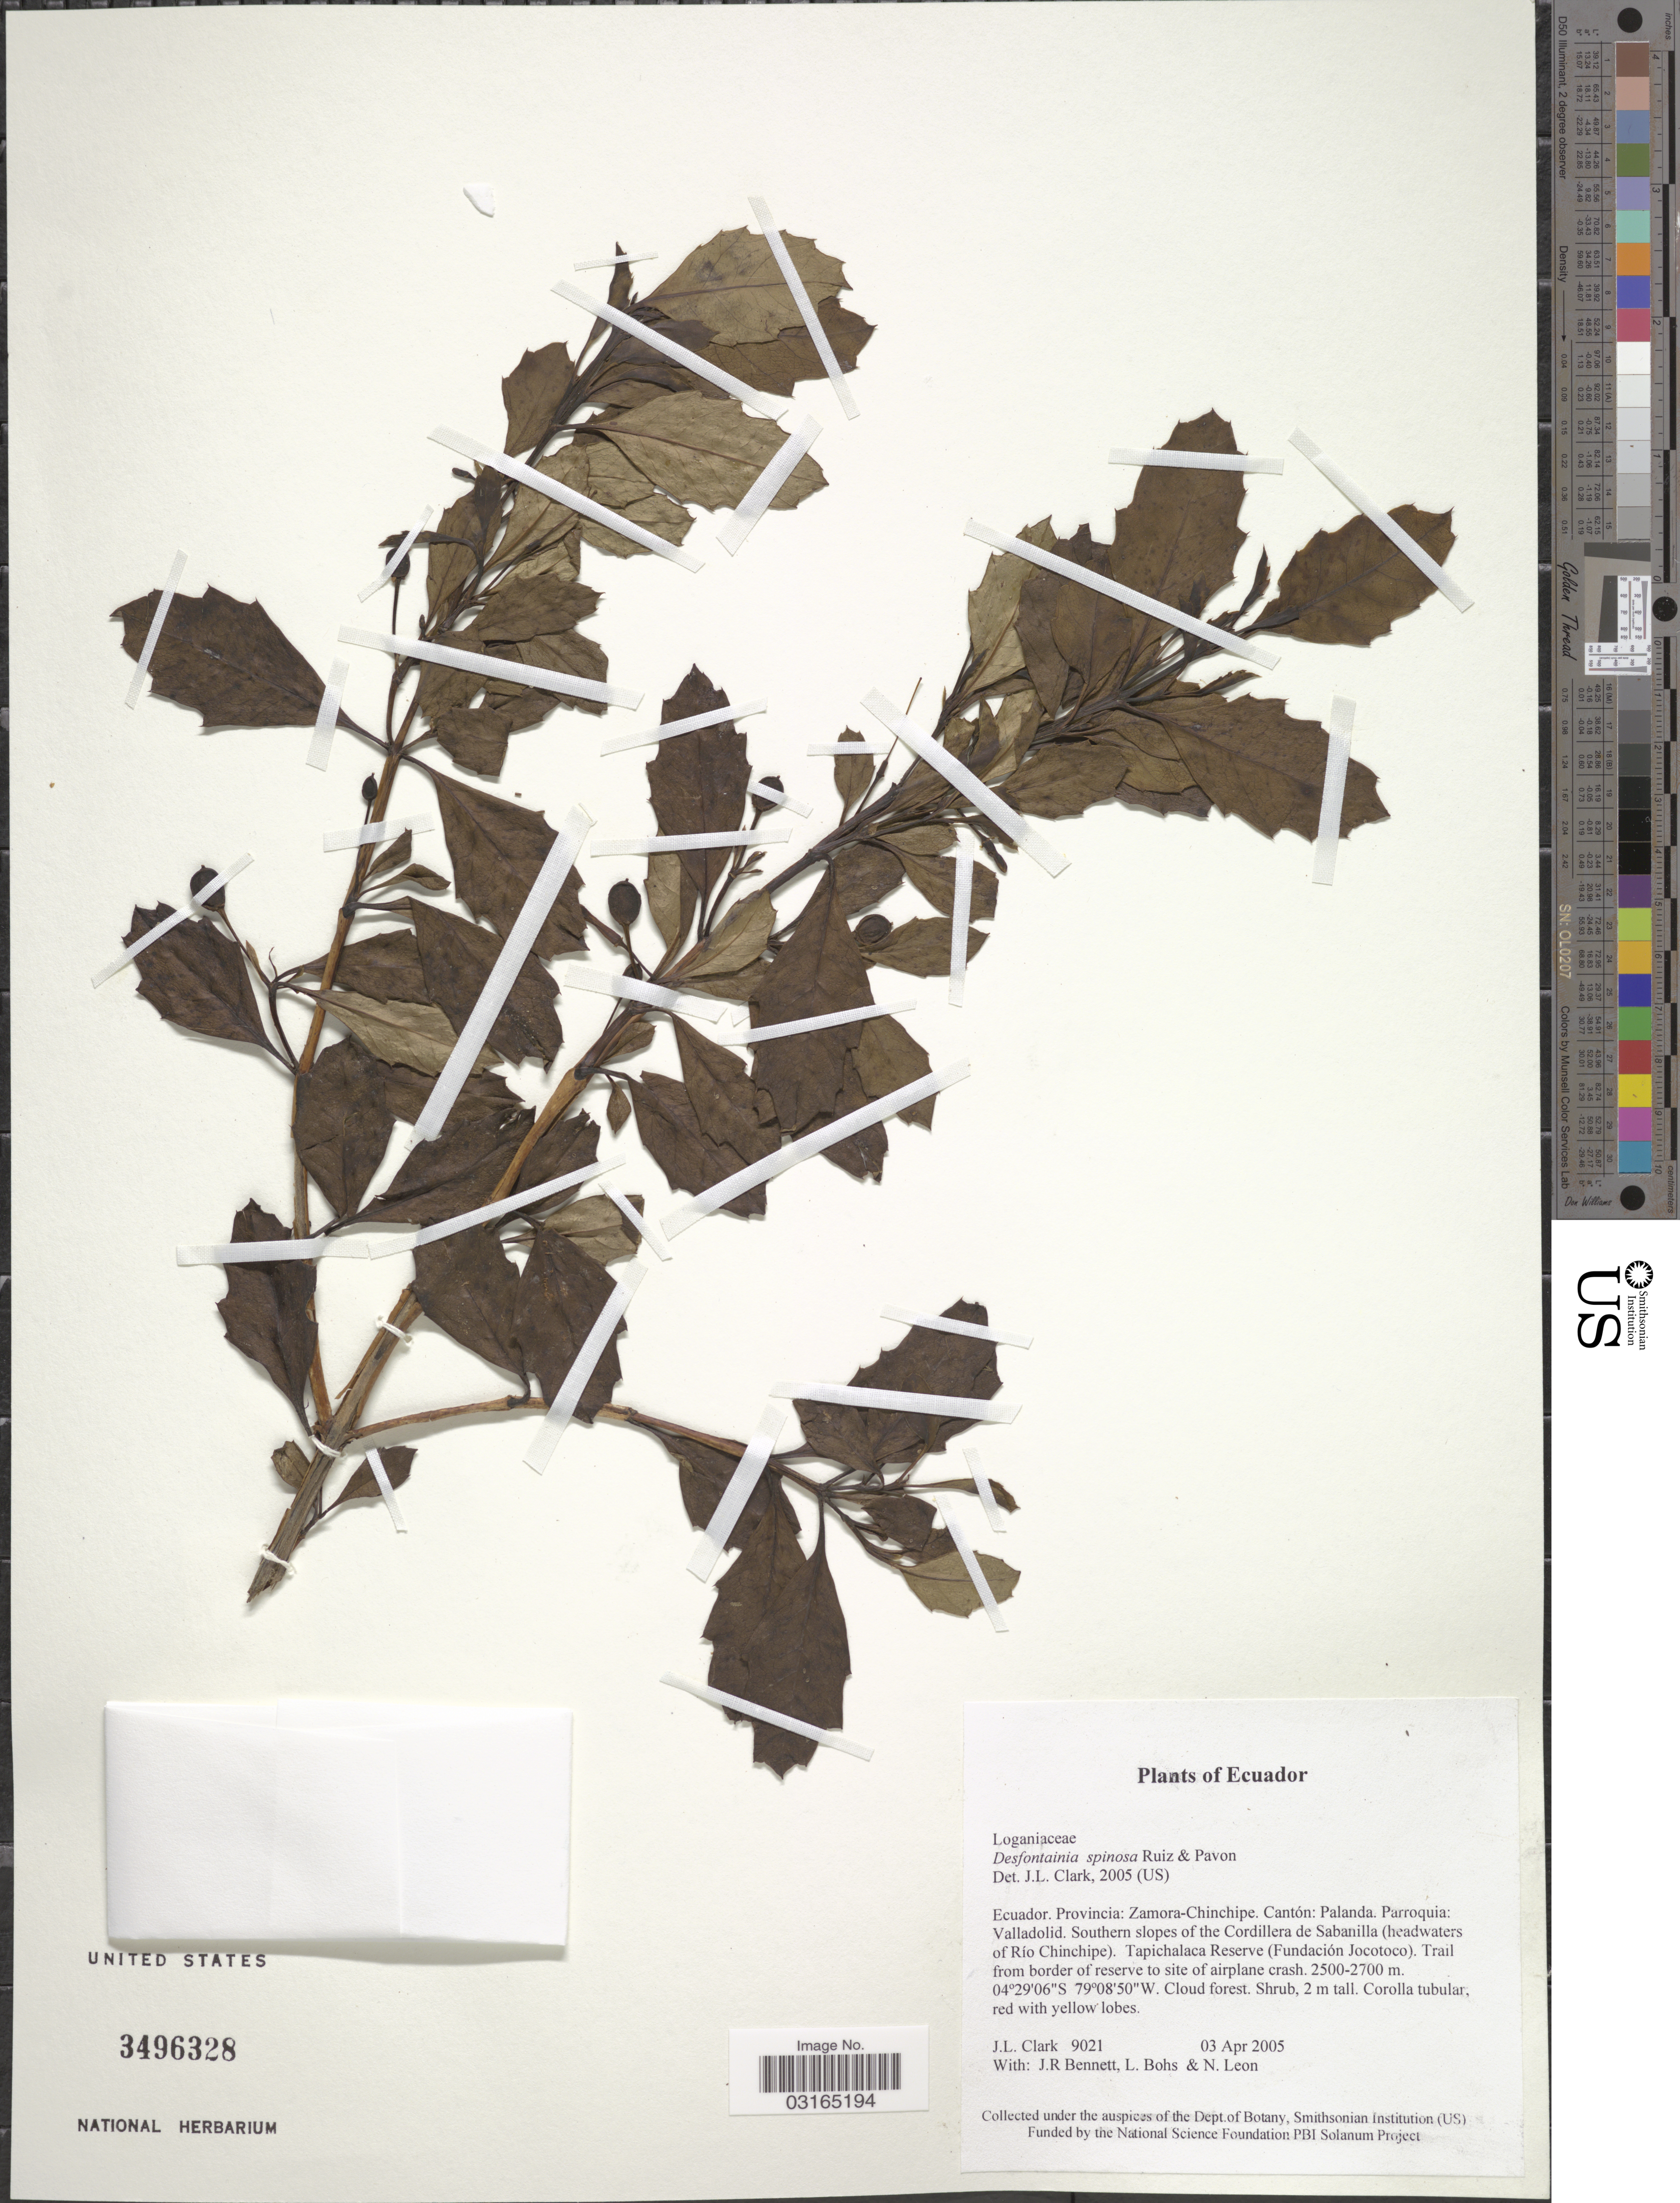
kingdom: Plantae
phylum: Tracheophyta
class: Magnoliopsida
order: Bruniales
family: Columelliaceae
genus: Desfontainia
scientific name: Desfontainia spinosa var. spinosa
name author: Ruiz & Pav.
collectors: J. L. Clark, J. R. Bennett, L. A. Bohs & N. Leon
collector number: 9021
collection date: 2005-04-03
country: Ecuador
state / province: Zamora-Chinchipe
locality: Cantón: Palanda. Parroquia: Valladolid. Southern slopes of the Cordillera de Sabanilla (headwaters of Río Chinchipe). Tapichalaca Reserve (Fundación Jocotoco). Trail from border of reserve to site of airplane crash.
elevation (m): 2500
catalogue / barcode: US 3496328